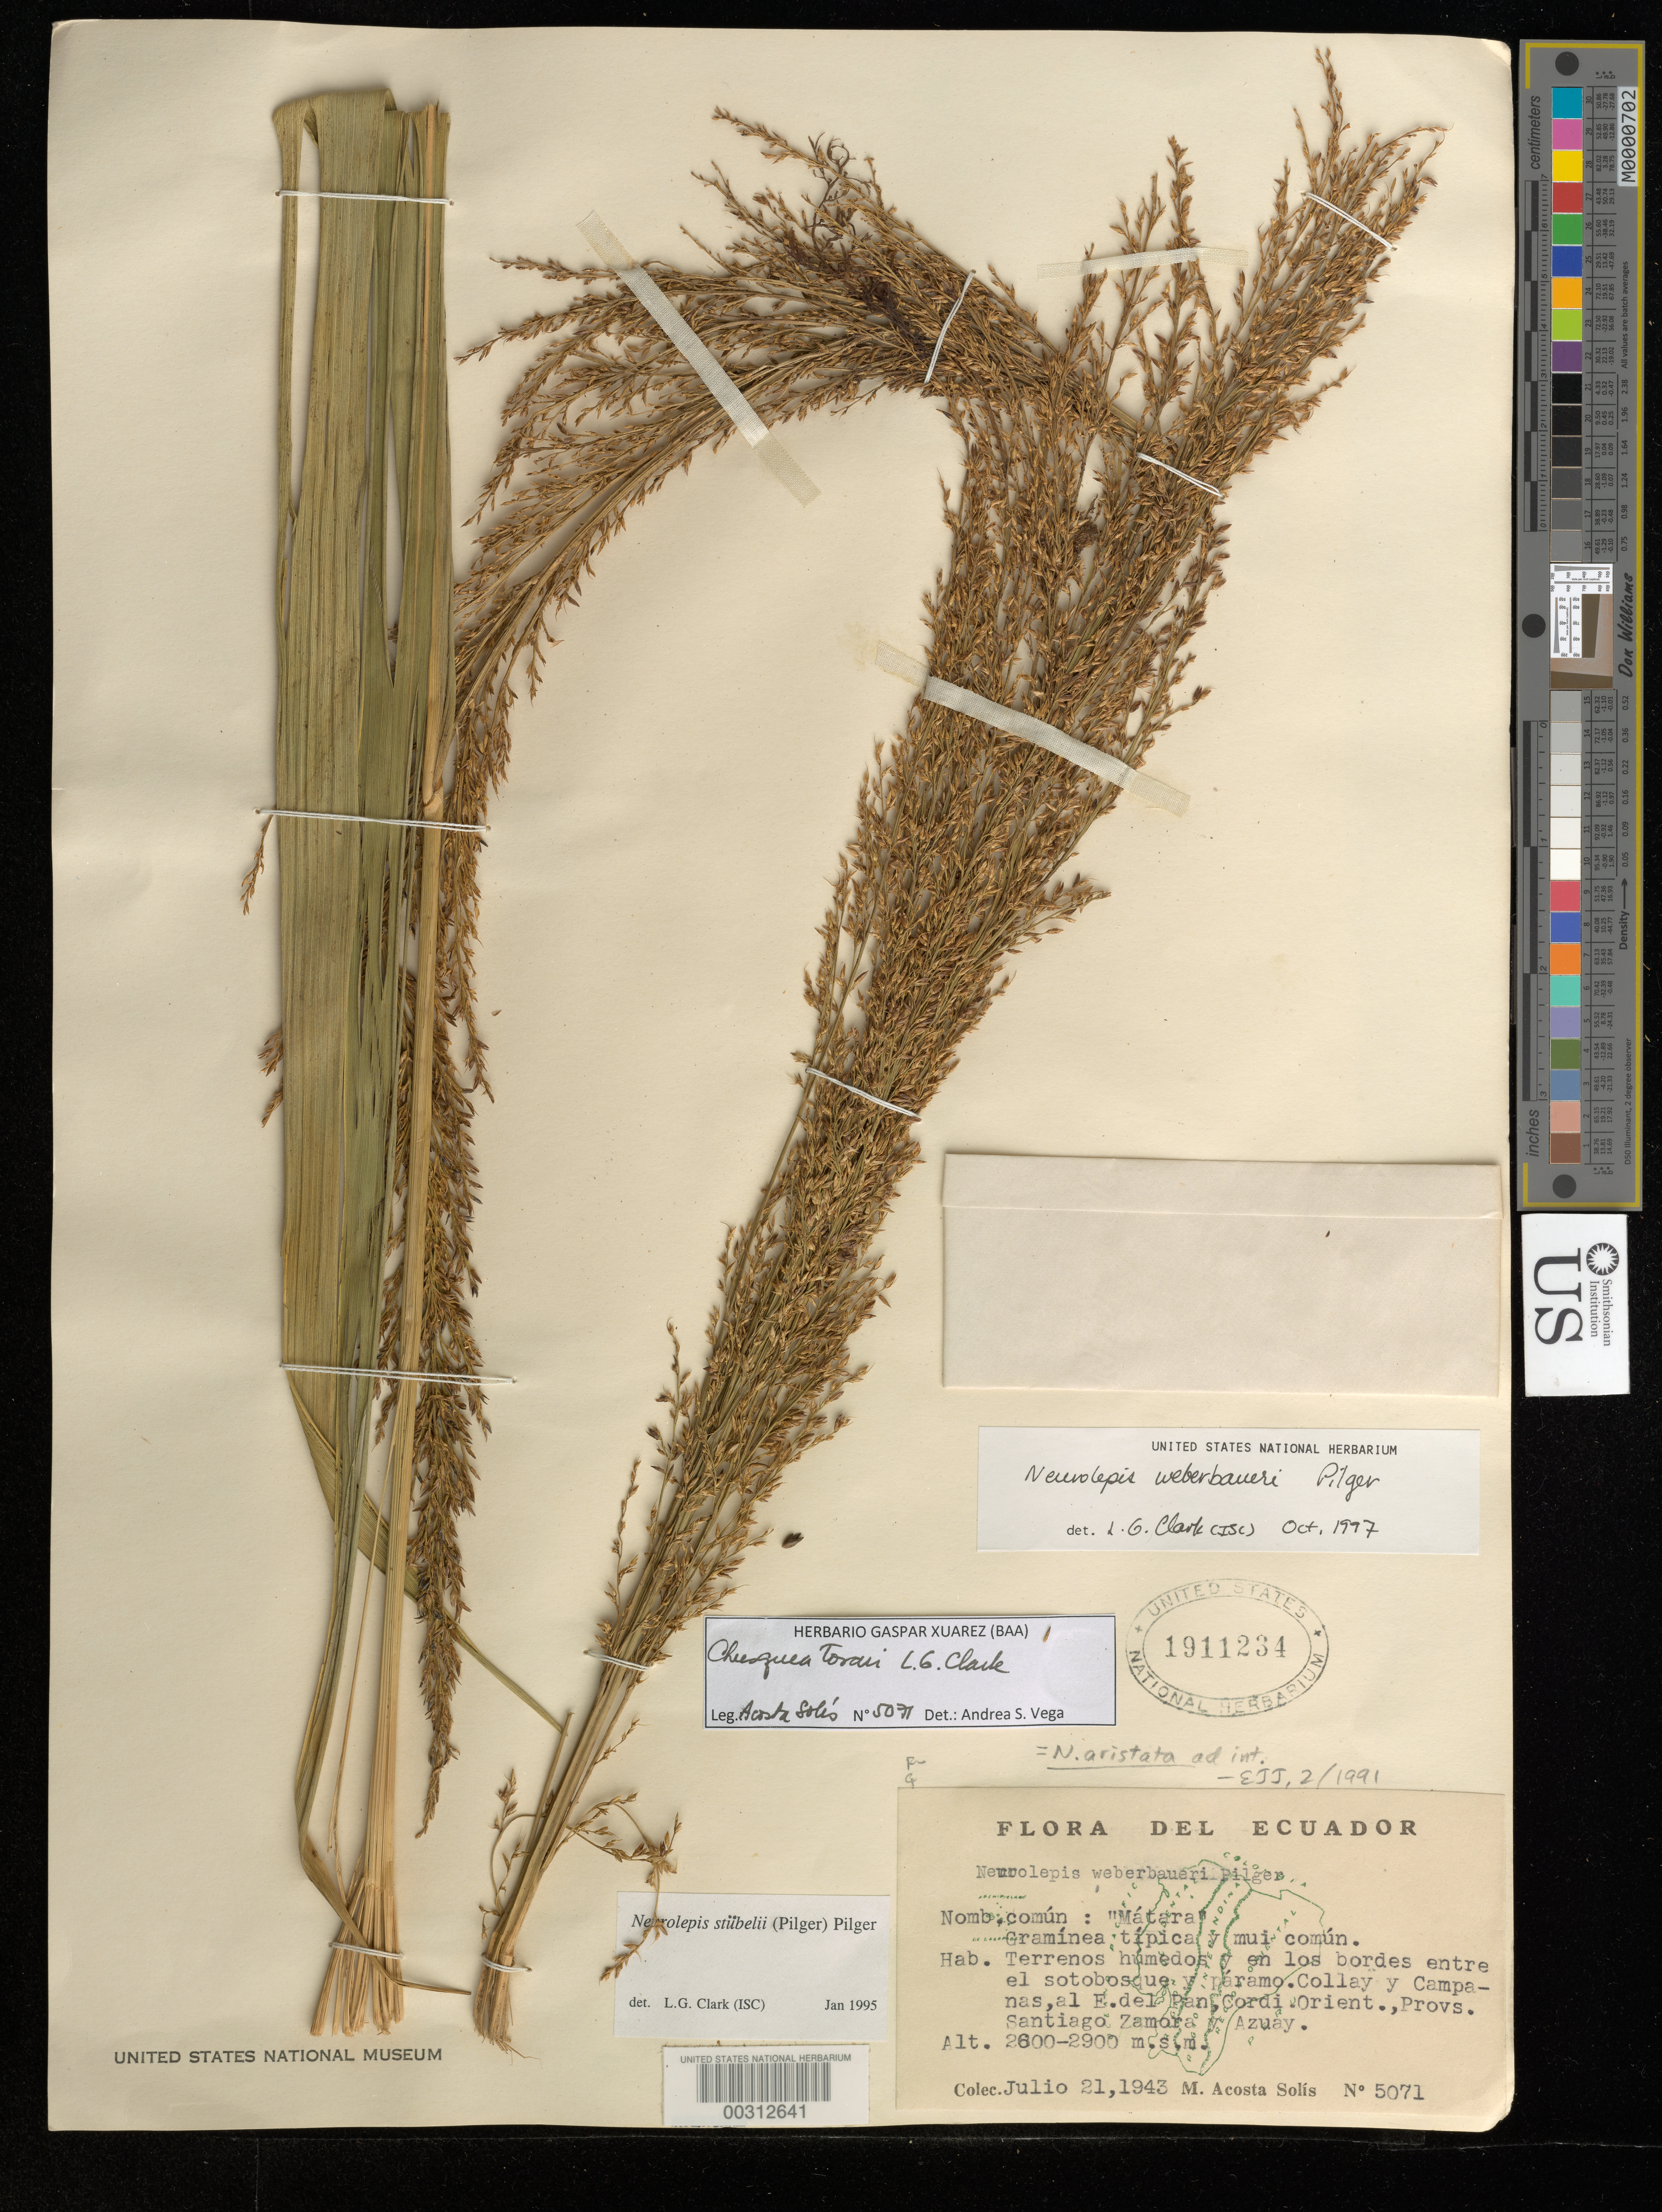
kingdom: Plantae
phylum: Tracheophyta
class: Liliopsida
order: Poales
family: Poaceae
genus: Chusquea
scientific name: Chusquea tovarii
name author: L.G. Clark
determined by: Vega, A. S.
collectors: M. Acosta Solis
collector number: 5071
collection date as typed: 21 Jul 1943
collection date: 1943-07-21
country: Ecuador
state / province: Morona-Santiago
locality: Collay, Campanas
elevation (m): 2600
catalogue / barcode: US 1911234